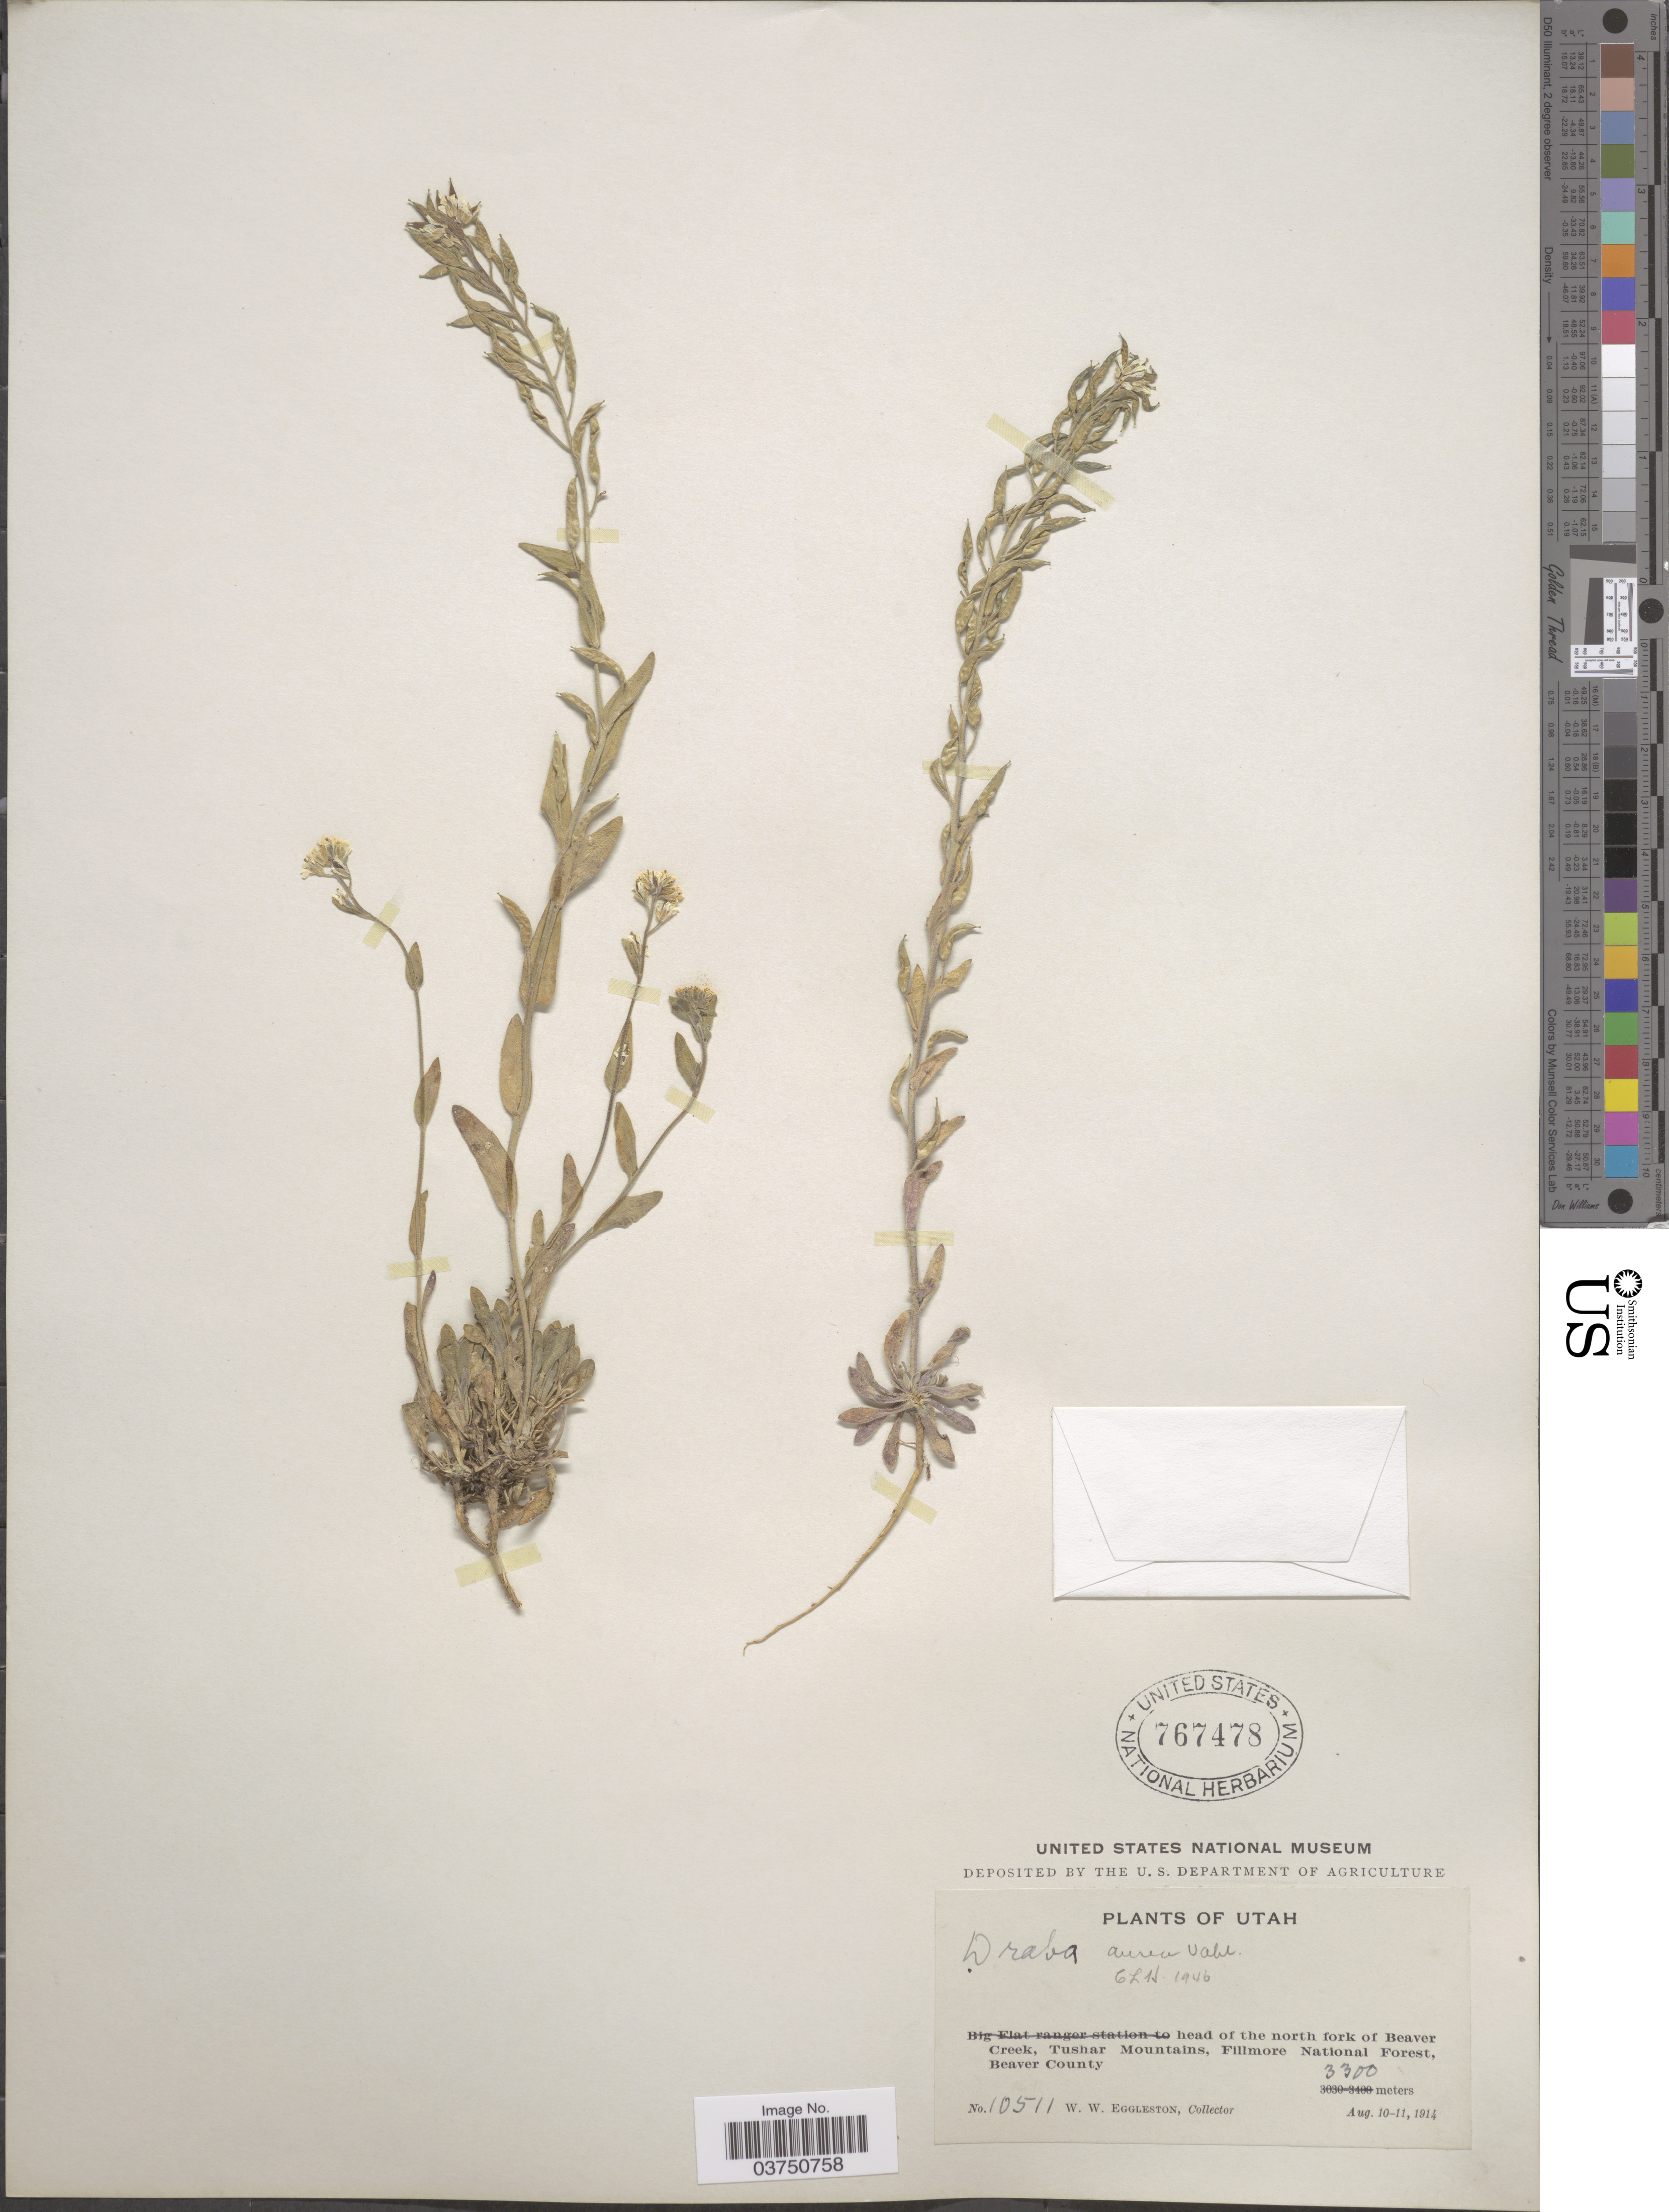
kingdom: Plantae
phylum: Tracheophyta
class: Magnoliopsida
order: Brassicales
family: Brassicaceae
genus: Draba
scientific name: Draba aurea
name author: Vahl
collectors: W. W. Eggleston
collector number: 10511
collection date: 1914-08-10/1914-08-11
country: United States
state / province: Utah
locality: Head of north fork of Beaver Creek, Tushar Mountains, Fillmore National Forest Beaver County.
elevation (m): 3300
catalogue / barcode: US 767478